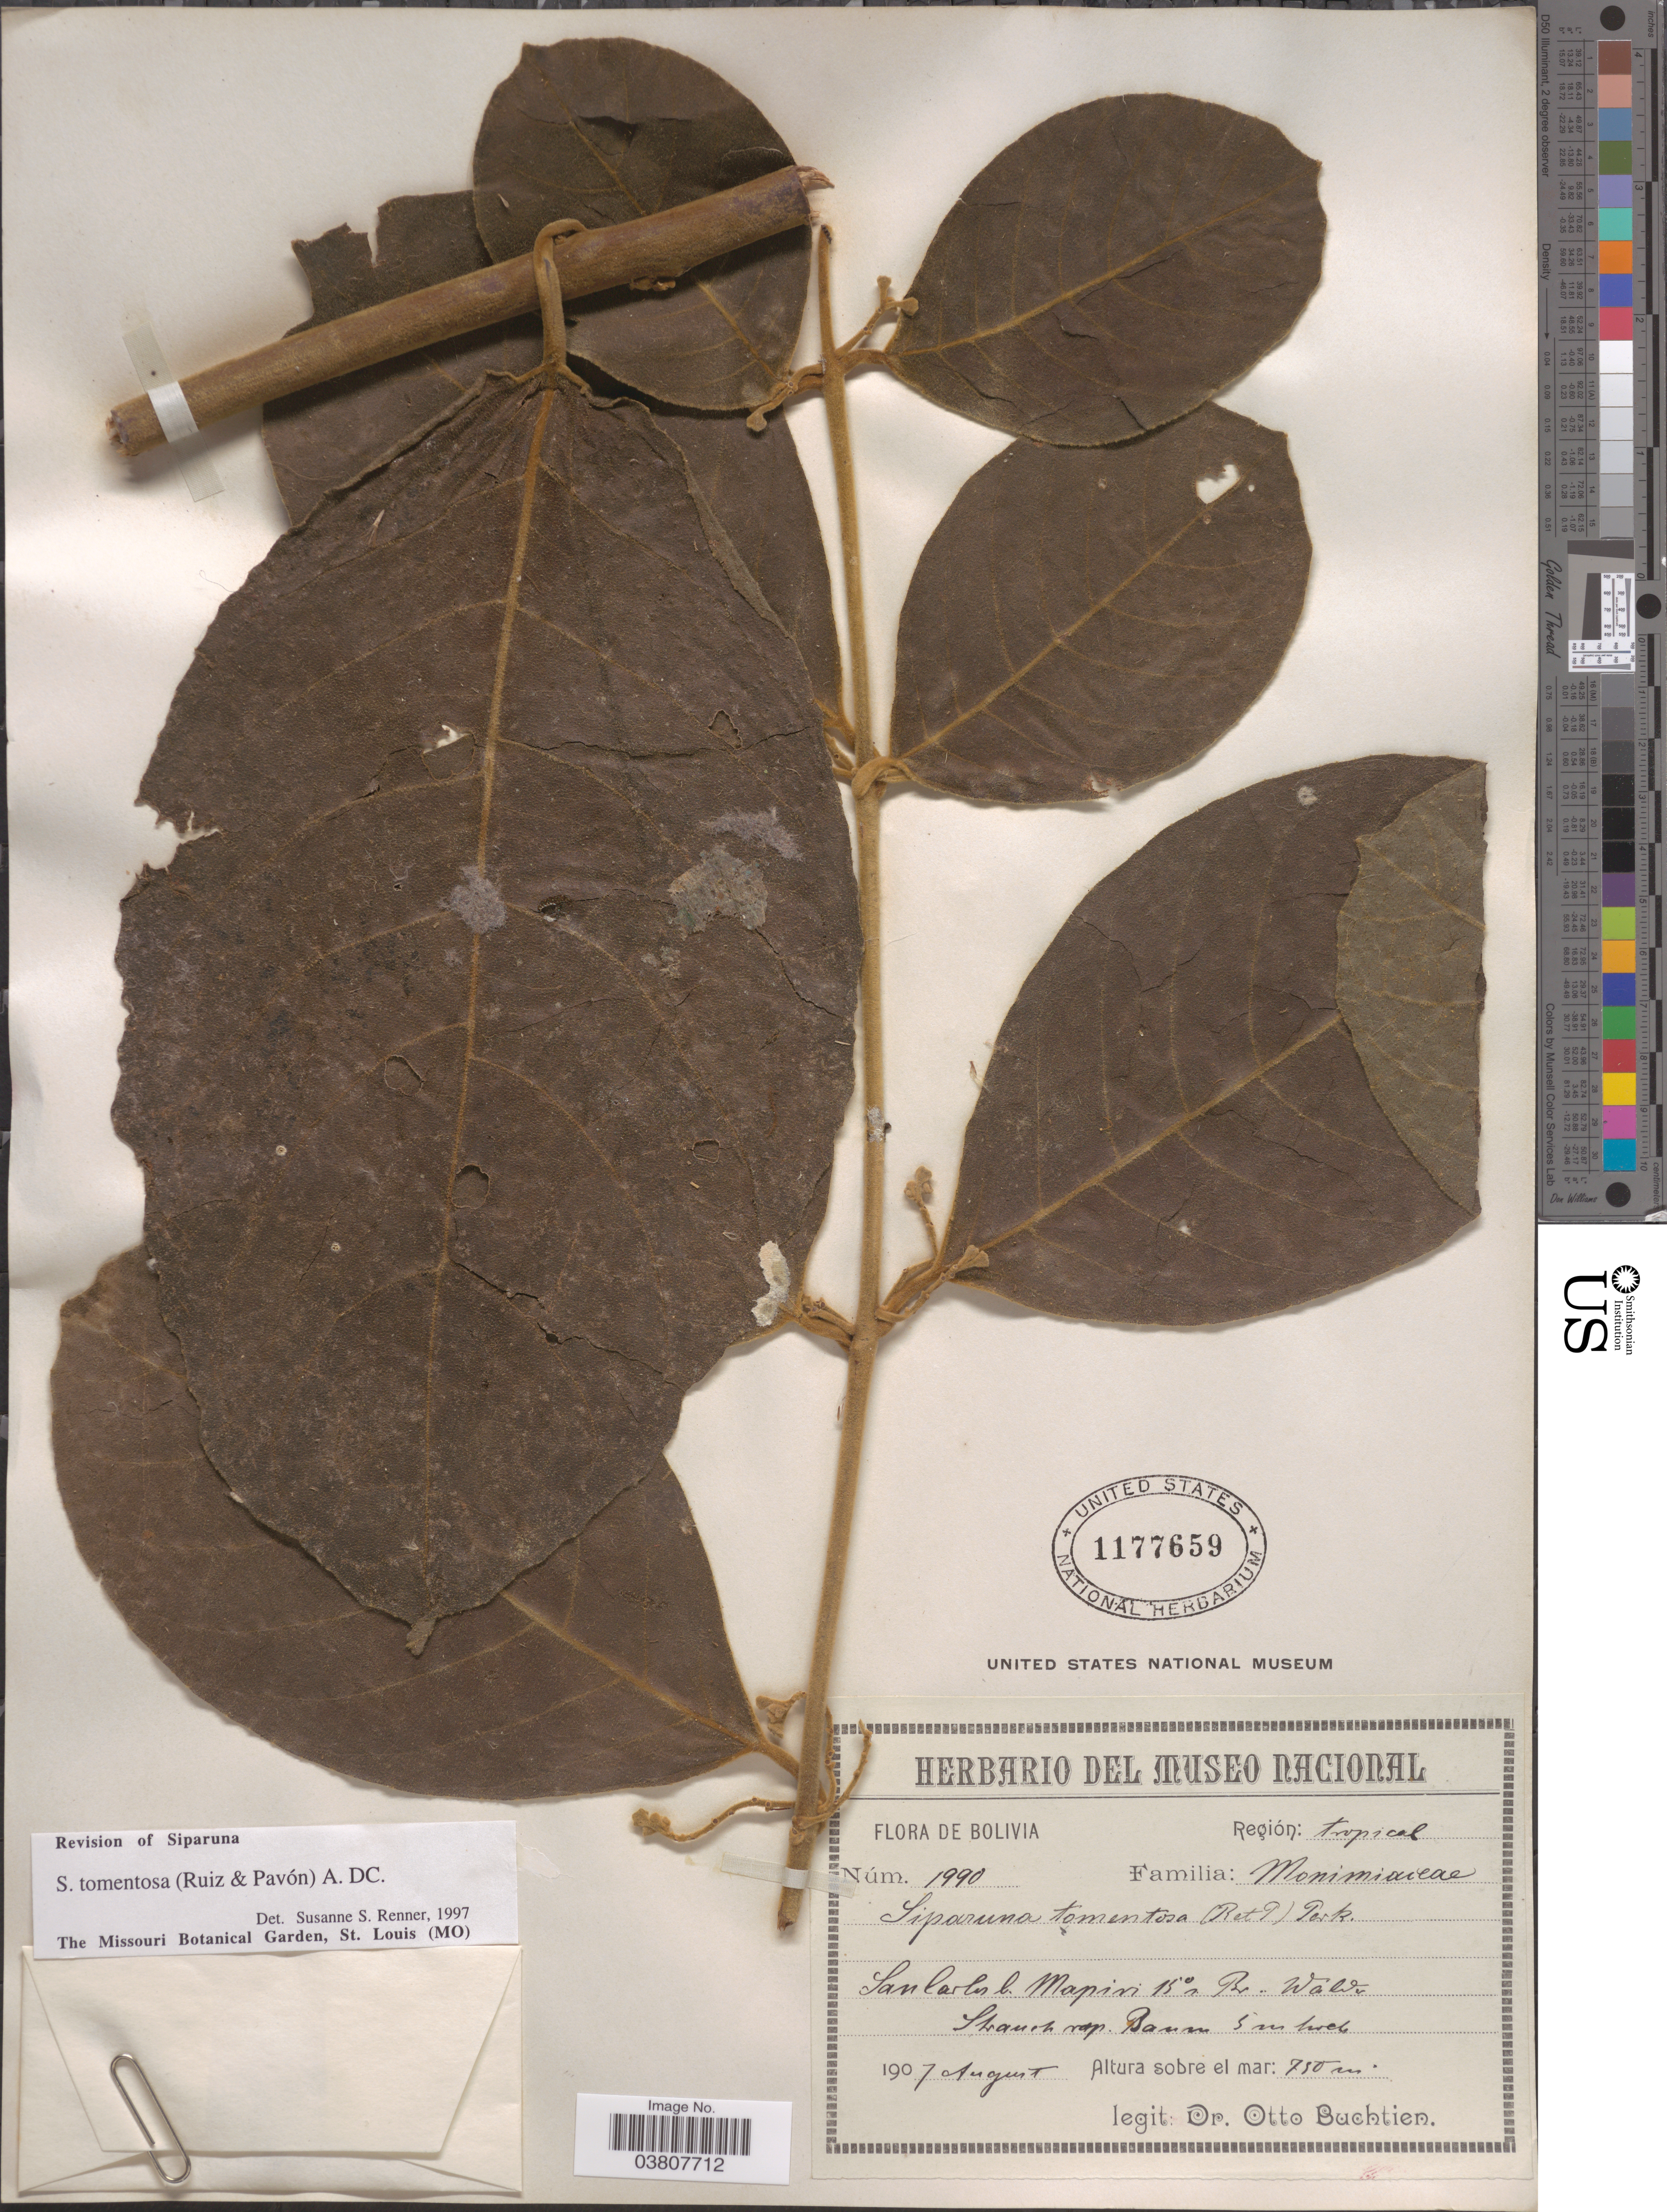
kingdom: Plantae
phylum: Tracheophyta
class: Magnoliopsida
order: Laurales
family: Siparunaceae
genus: Siparuna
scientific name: Siparuna tomentosa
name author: Perkins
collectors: O. Buchtien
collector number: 1990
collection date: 1907-08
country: Bolivia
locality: San Carlos b. Mapiri 15° Br. Walde. Strauch von Baum.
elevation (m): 750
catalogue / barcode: US 1177659